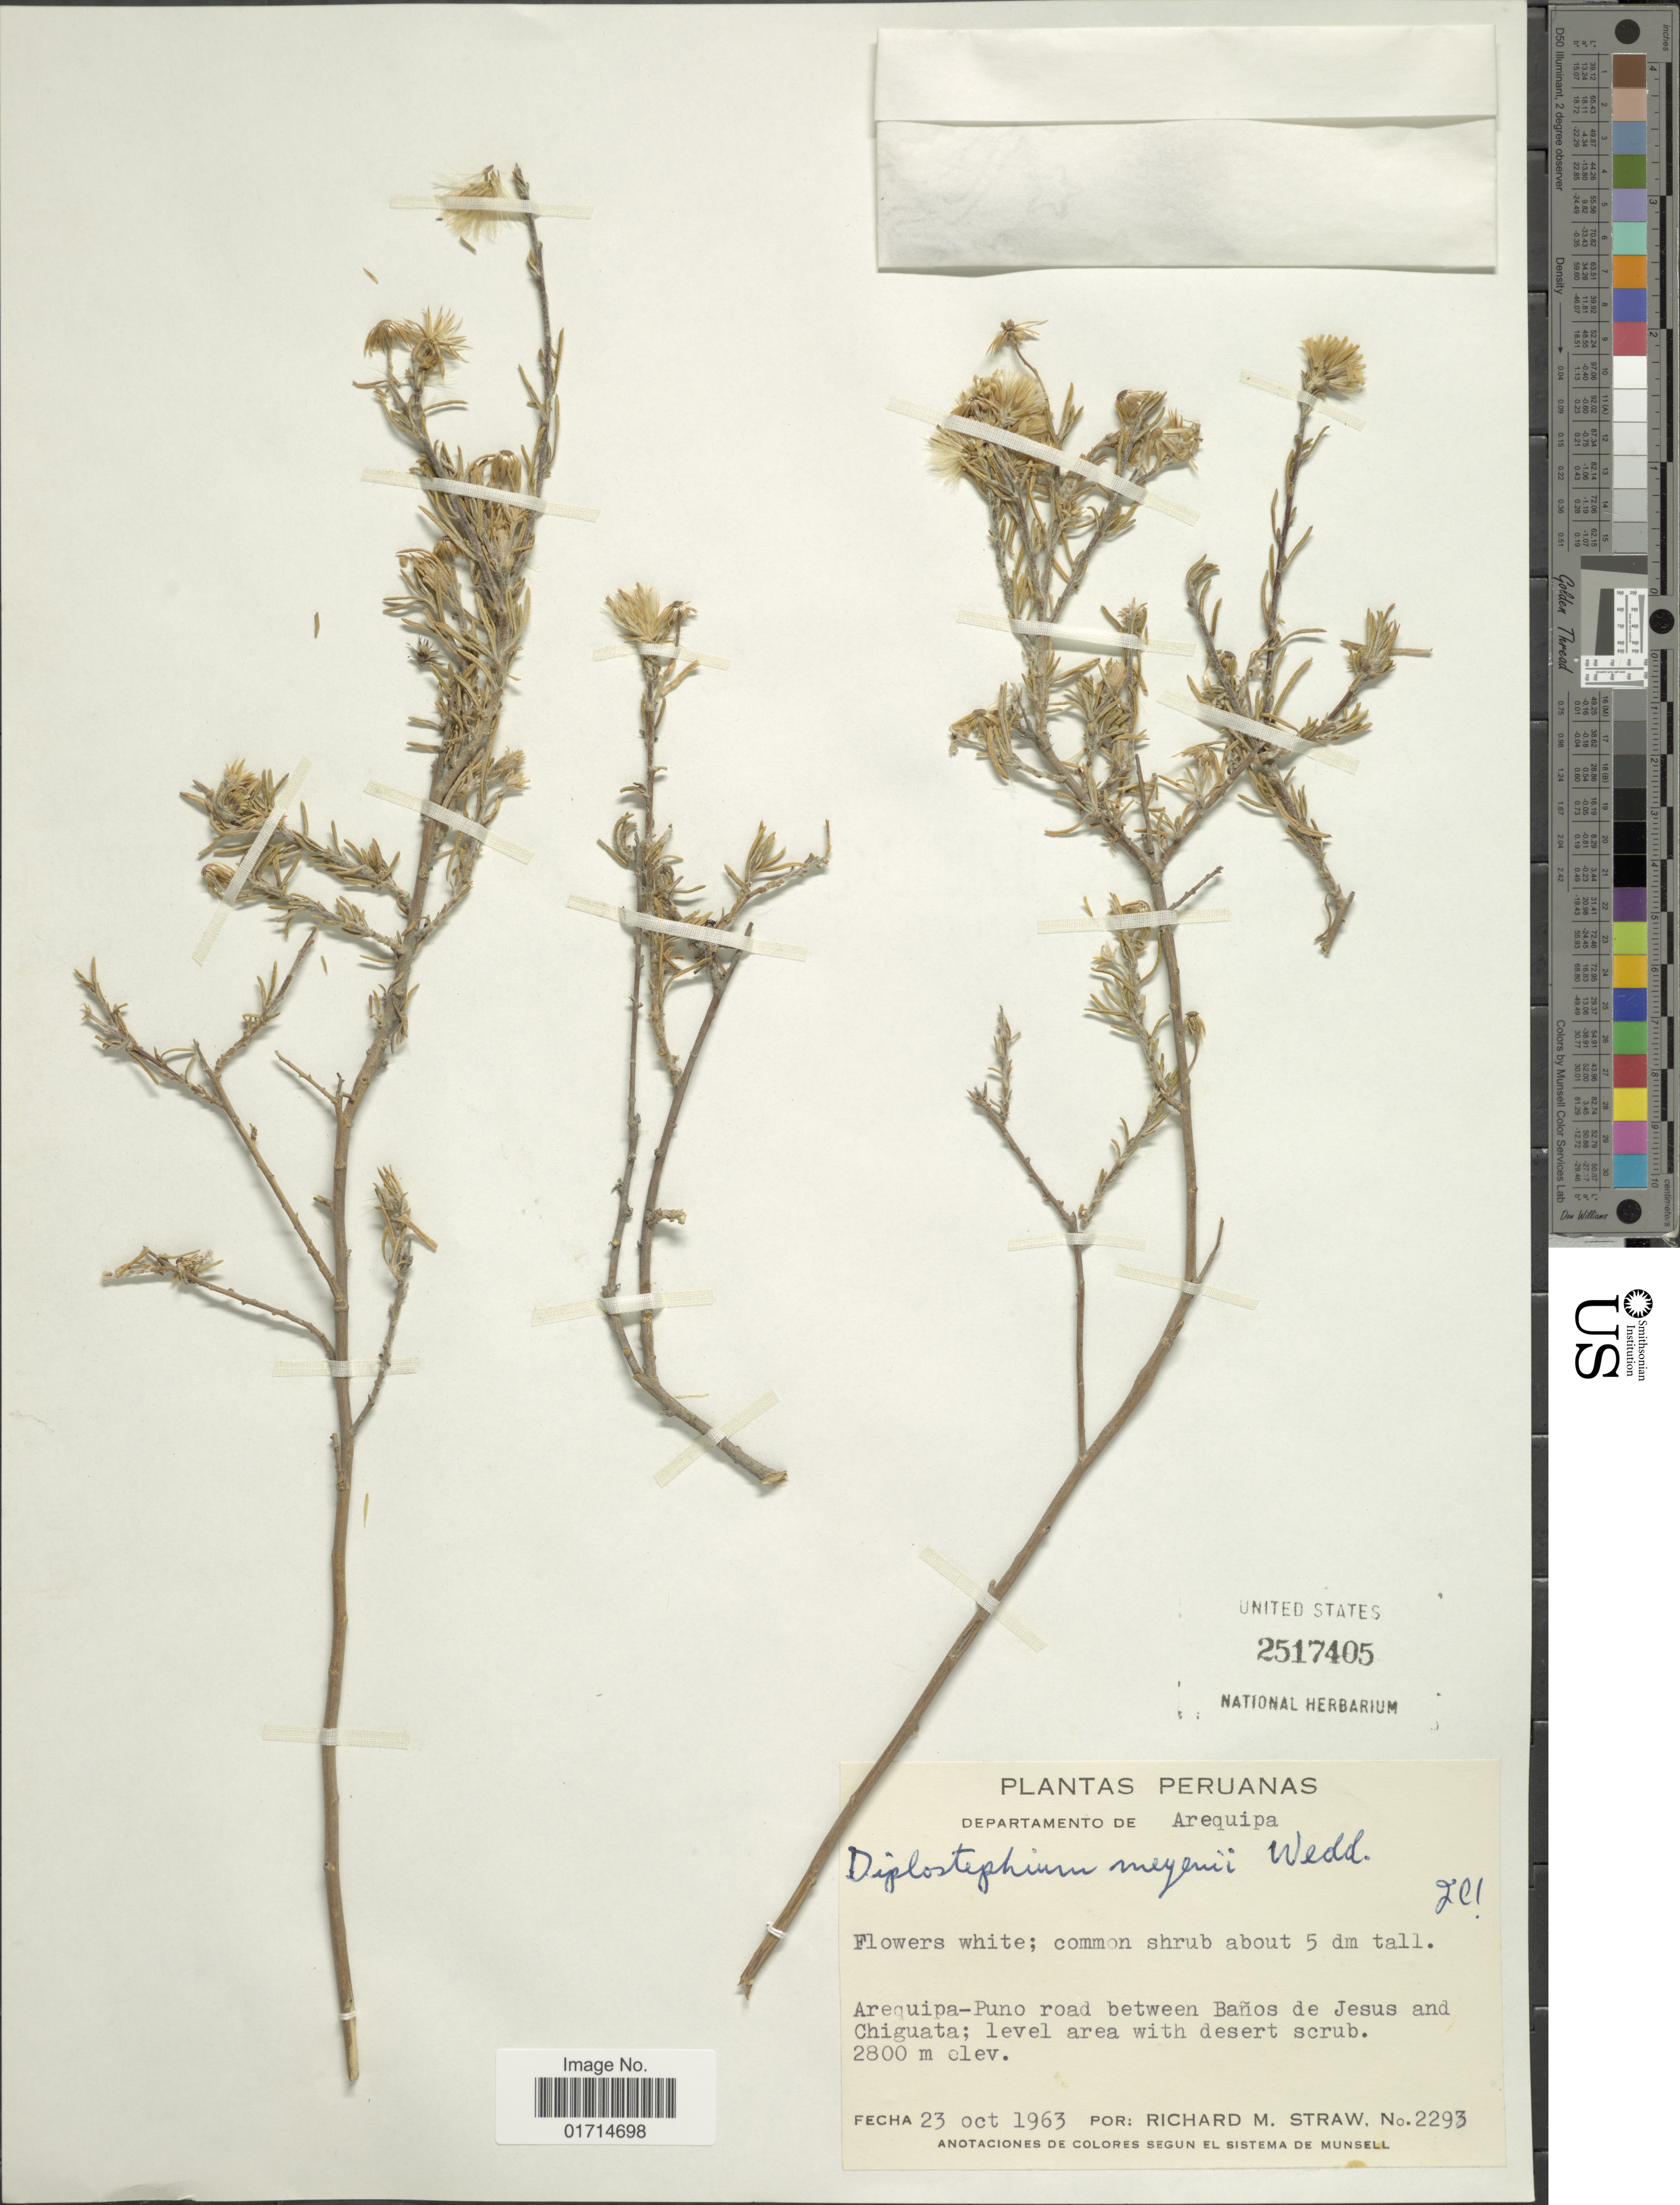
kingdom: Plantae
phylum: Tracheophyta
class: Magnoliopsida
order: Asterales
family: Asteraceae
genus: Diplostephium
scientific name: Diplostephium meyenii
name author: (Sch. Bip. ex Wedd.) S.F. Blake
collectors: R. M. Straw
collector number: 2293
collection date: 1963-10-23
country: Peru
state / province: Arequipa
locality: Peruanas, Arequipa-Puno road between Banos de Jesus and Chiguata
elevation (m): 2800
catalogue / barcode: US 2517405